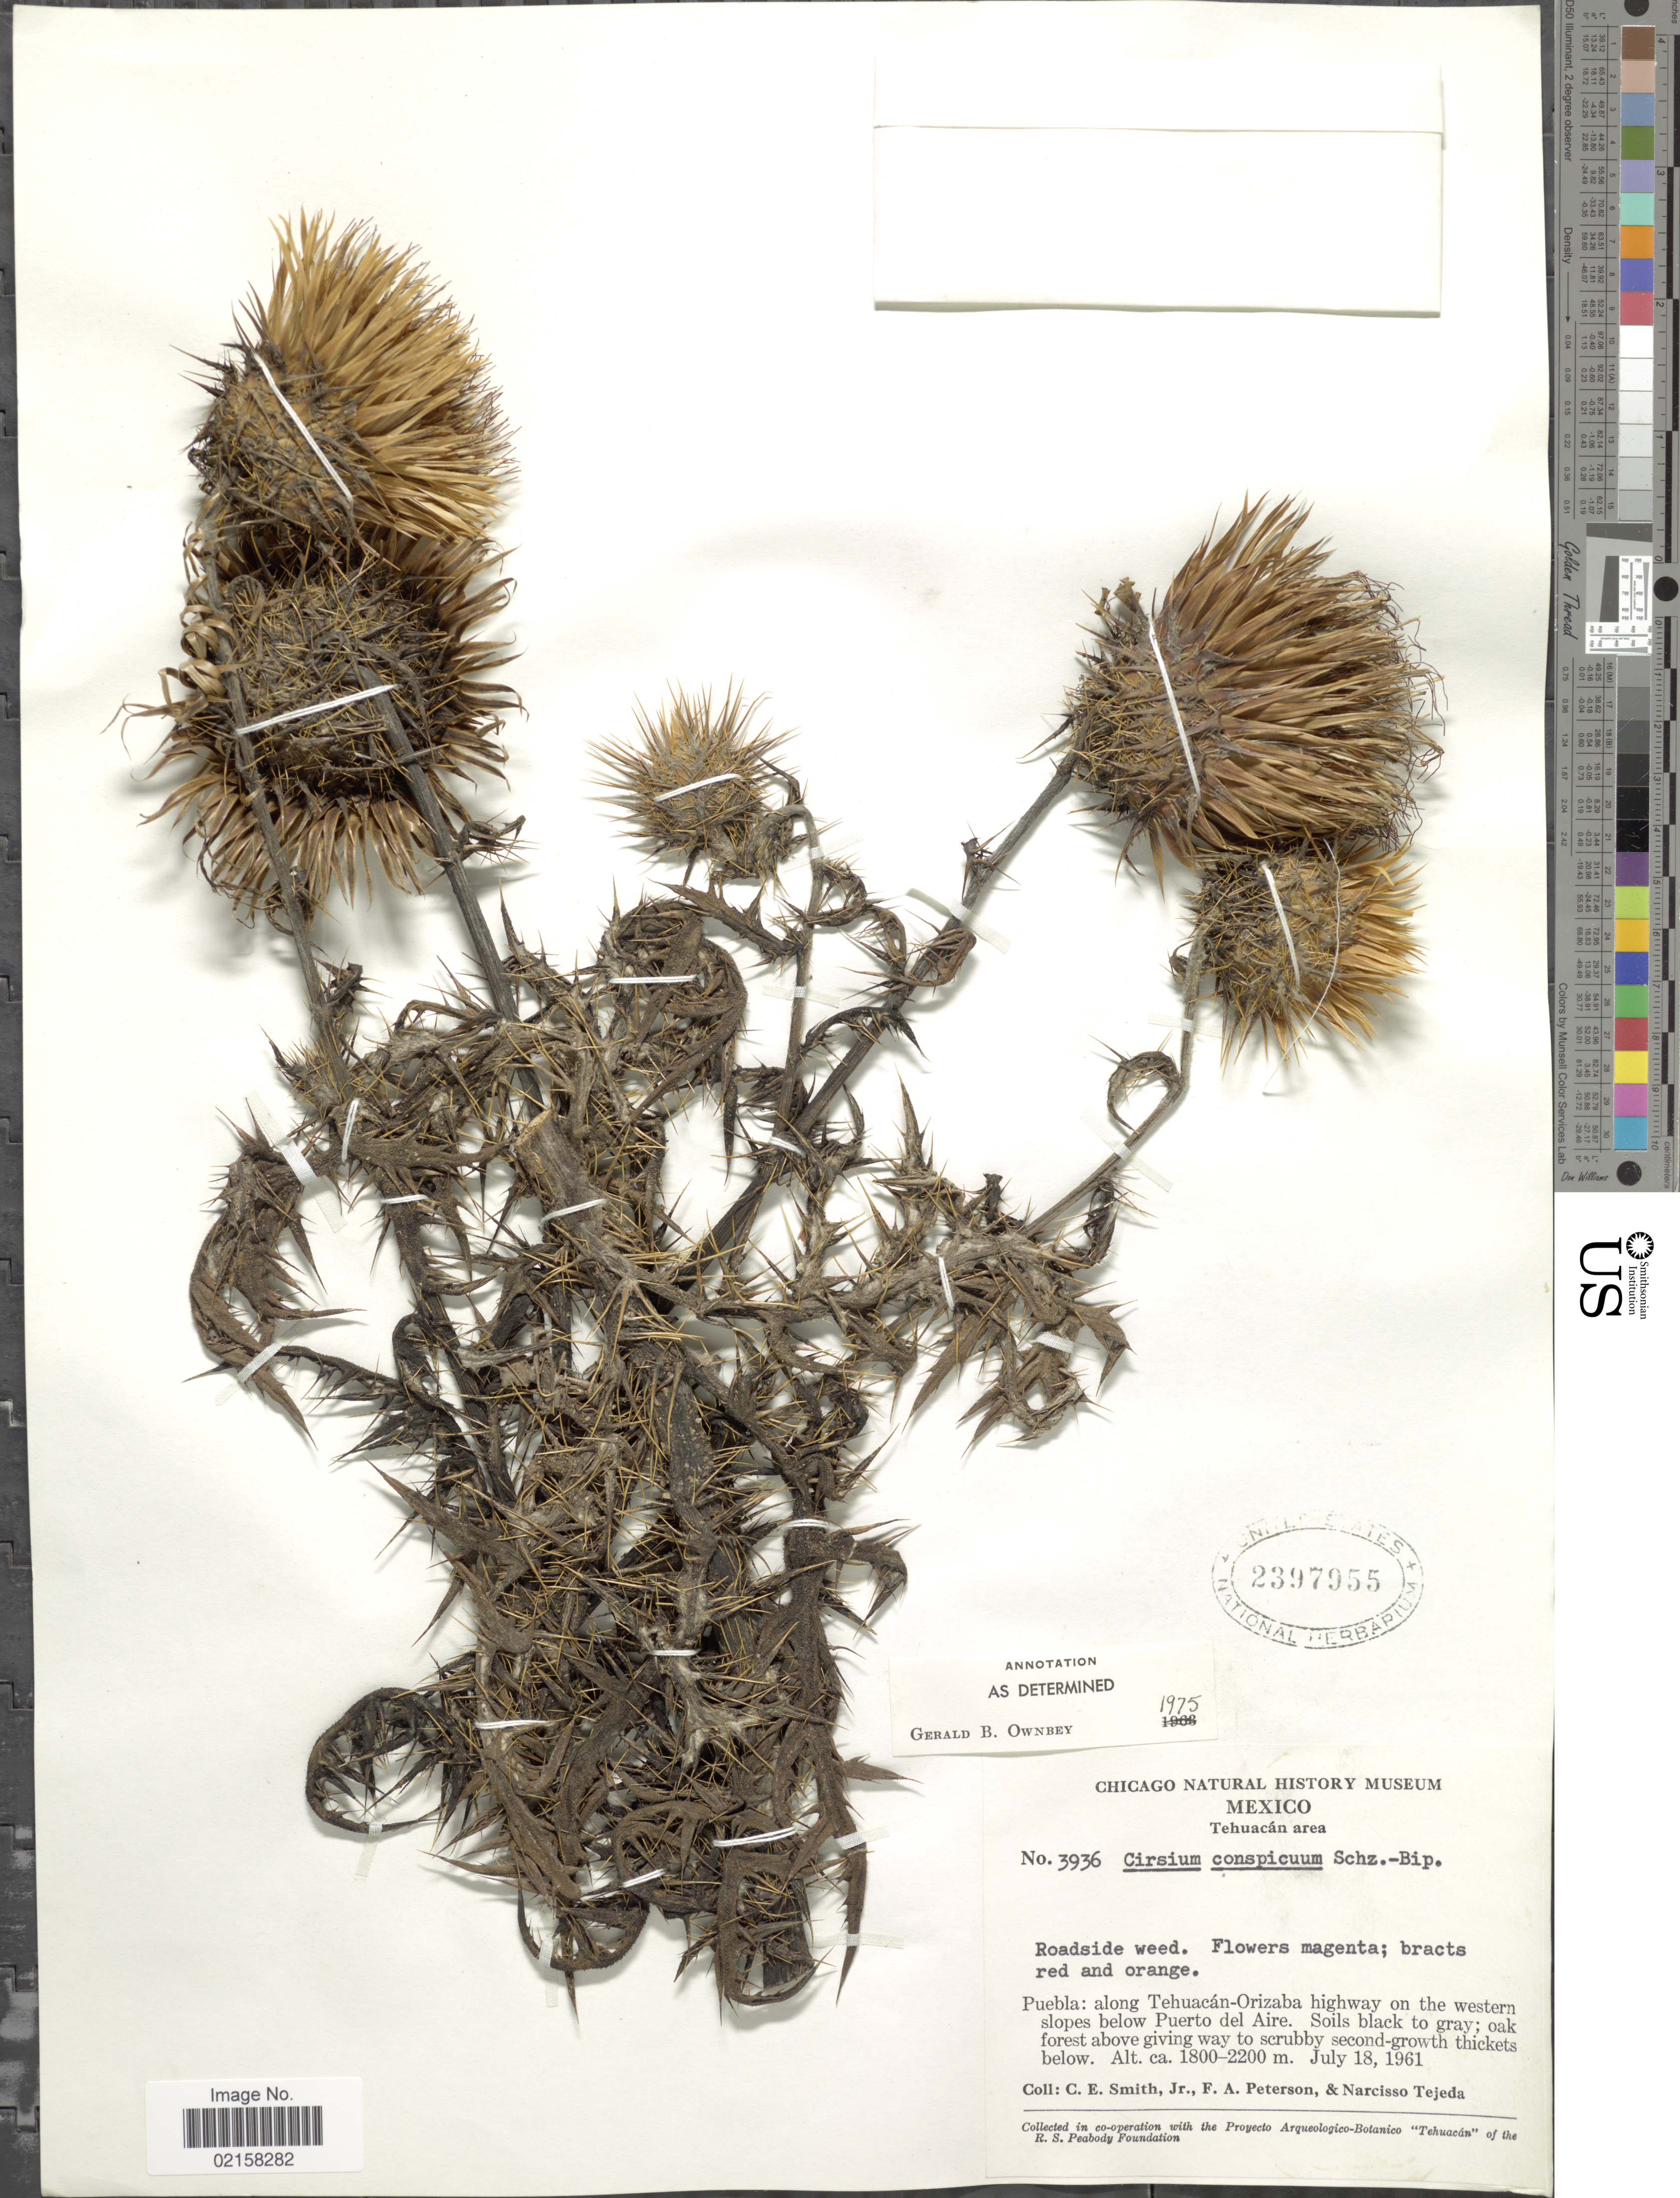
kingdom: Plantae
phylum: Tracheophyta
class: Magnoliopsida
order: Asterales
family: Asteraceae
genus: Cirsium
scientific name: Cirsium conspicuum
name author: (G. Don) Sch. Bip.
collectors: C. E. Smith Jr., F. A. Peterson & N. Tejeda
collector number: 3936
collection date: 1961-07-18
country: Mexico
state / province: Puebla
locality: Roadside weed, along Tehuacan-Orizaba highway on the western slopes below Puerto del Aire.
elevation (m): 1800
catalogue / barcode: US 2397955